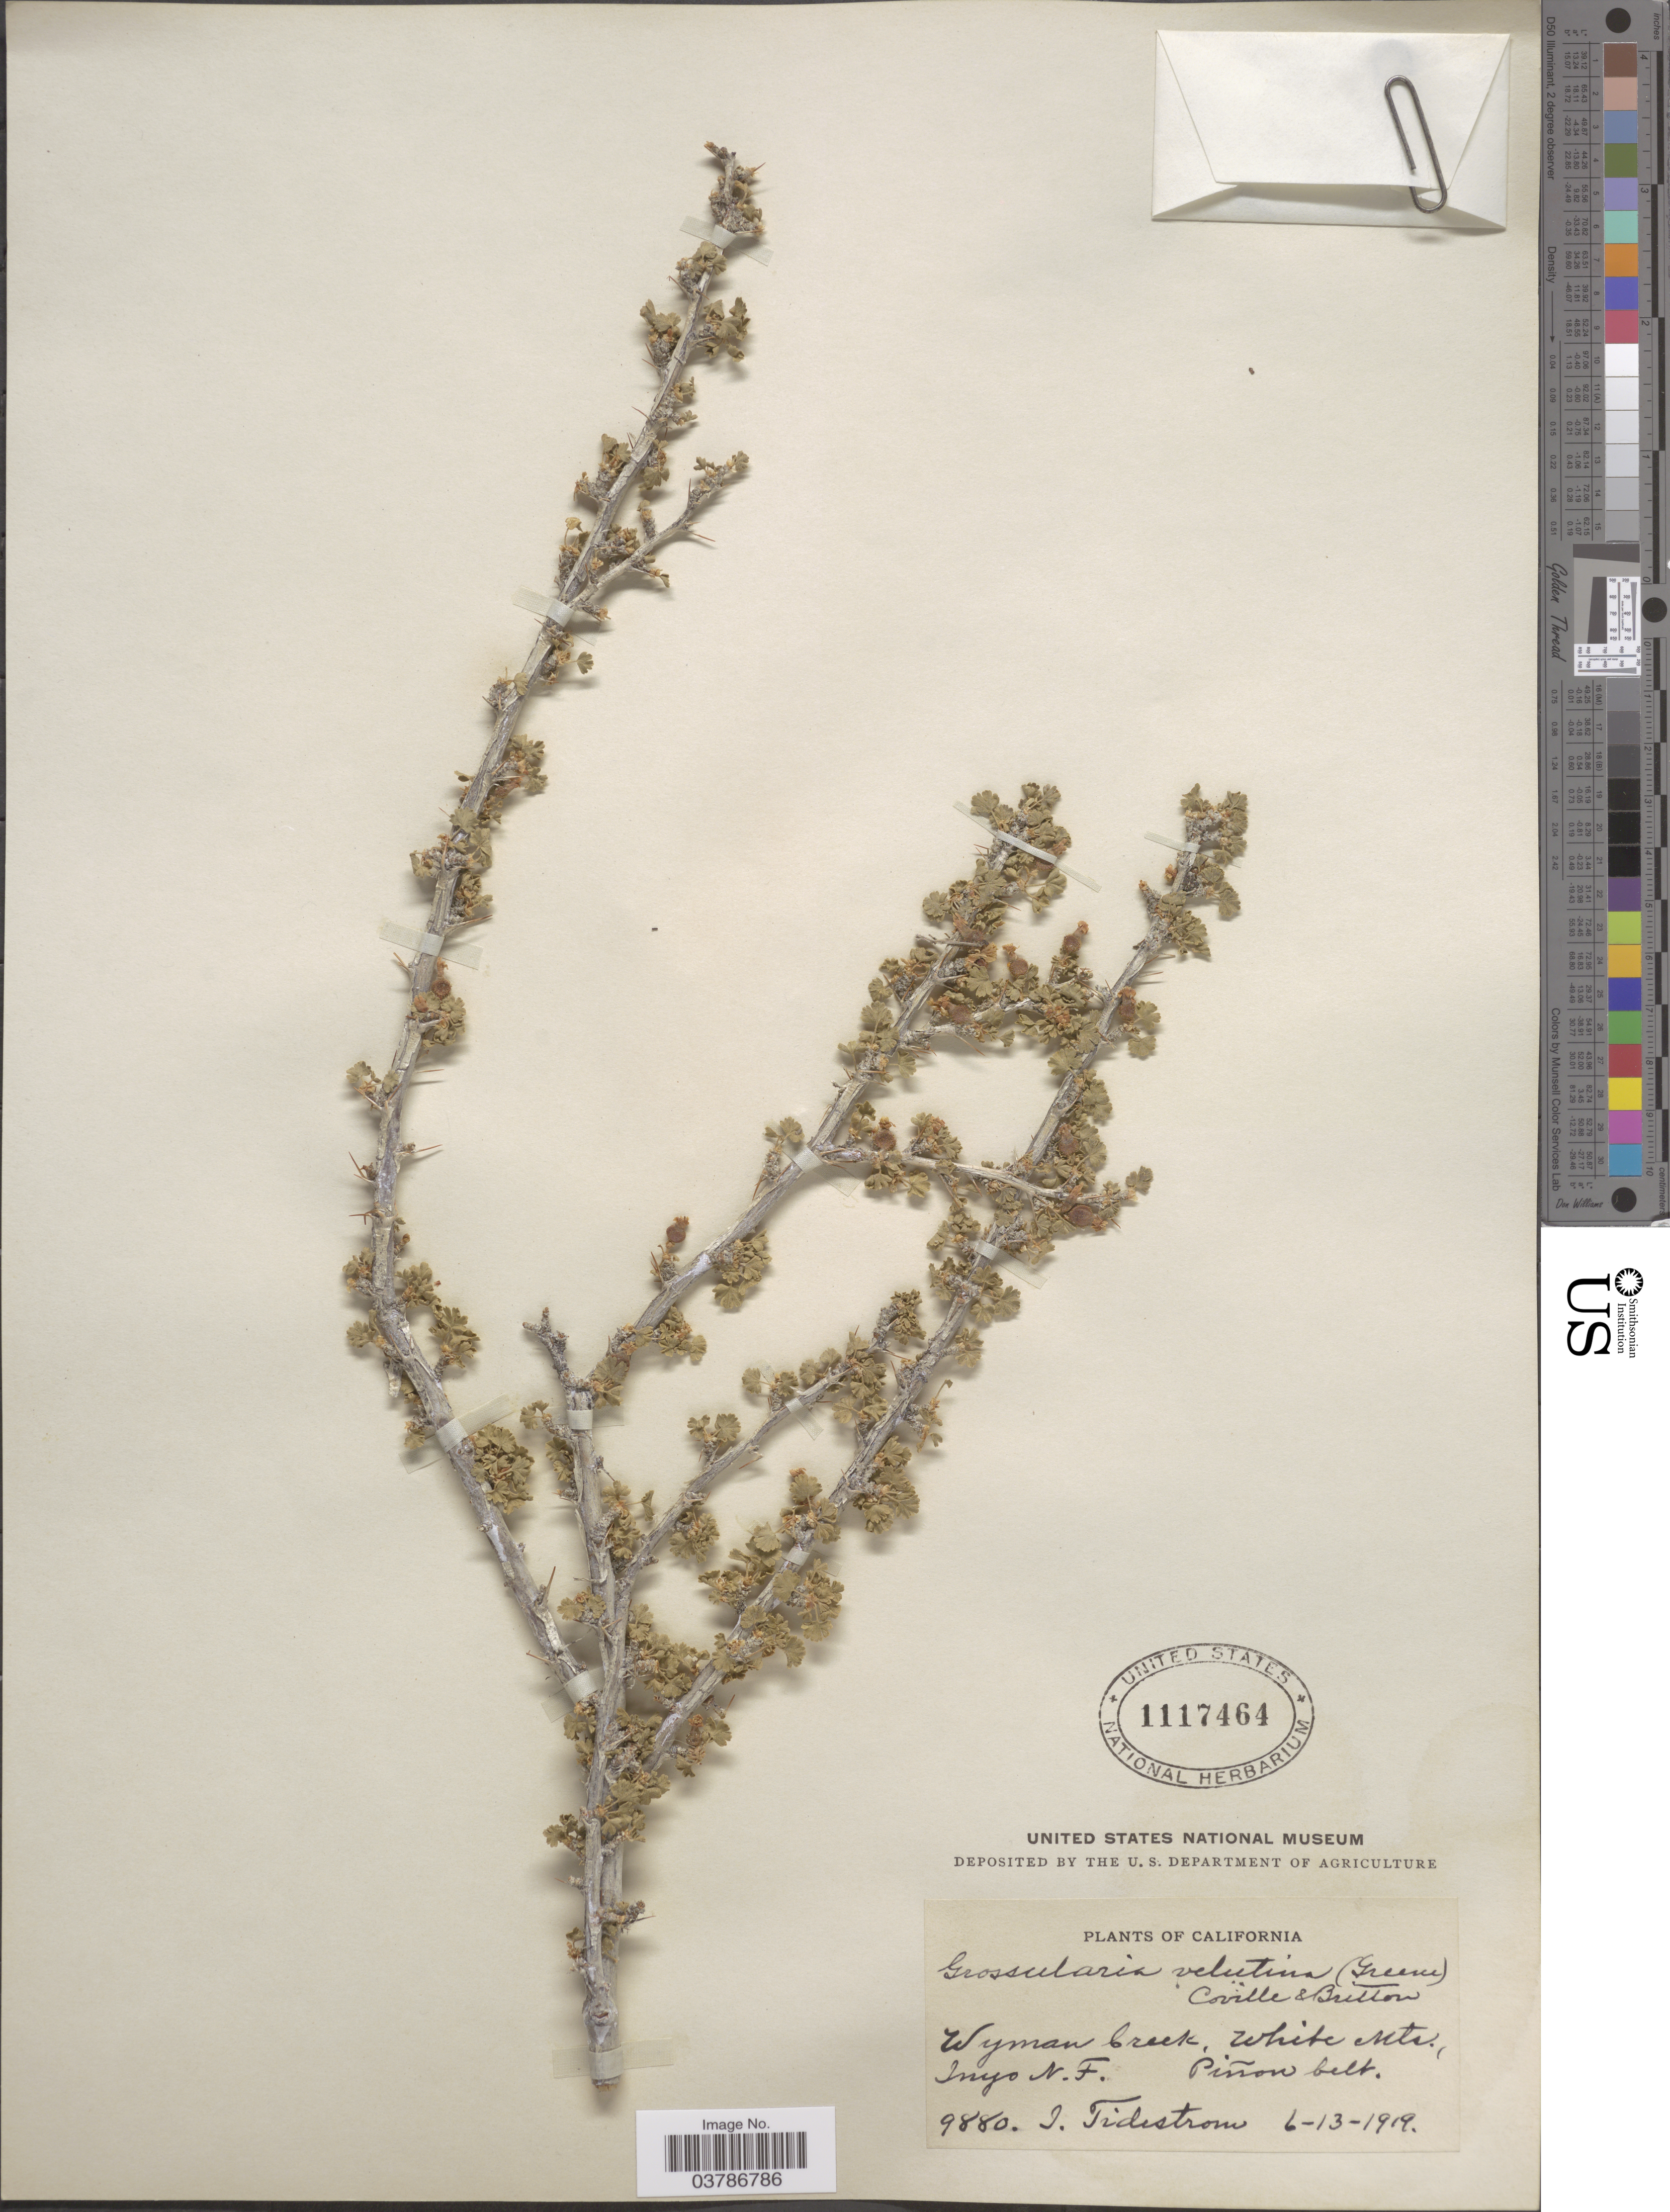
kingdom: Plantae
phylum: Tracheophyta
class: Magnoliopsida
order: Saxifragales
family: Grossulariaceae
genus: Ribes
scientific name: Ribes velutinum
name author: Greene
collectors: I. F. Tidestrom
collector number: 9880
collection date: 1919-06-13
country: United States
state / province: California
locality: Wyman Creek, White Mts., Inyo N. F. Piñon belt.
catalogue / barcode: US 1117464